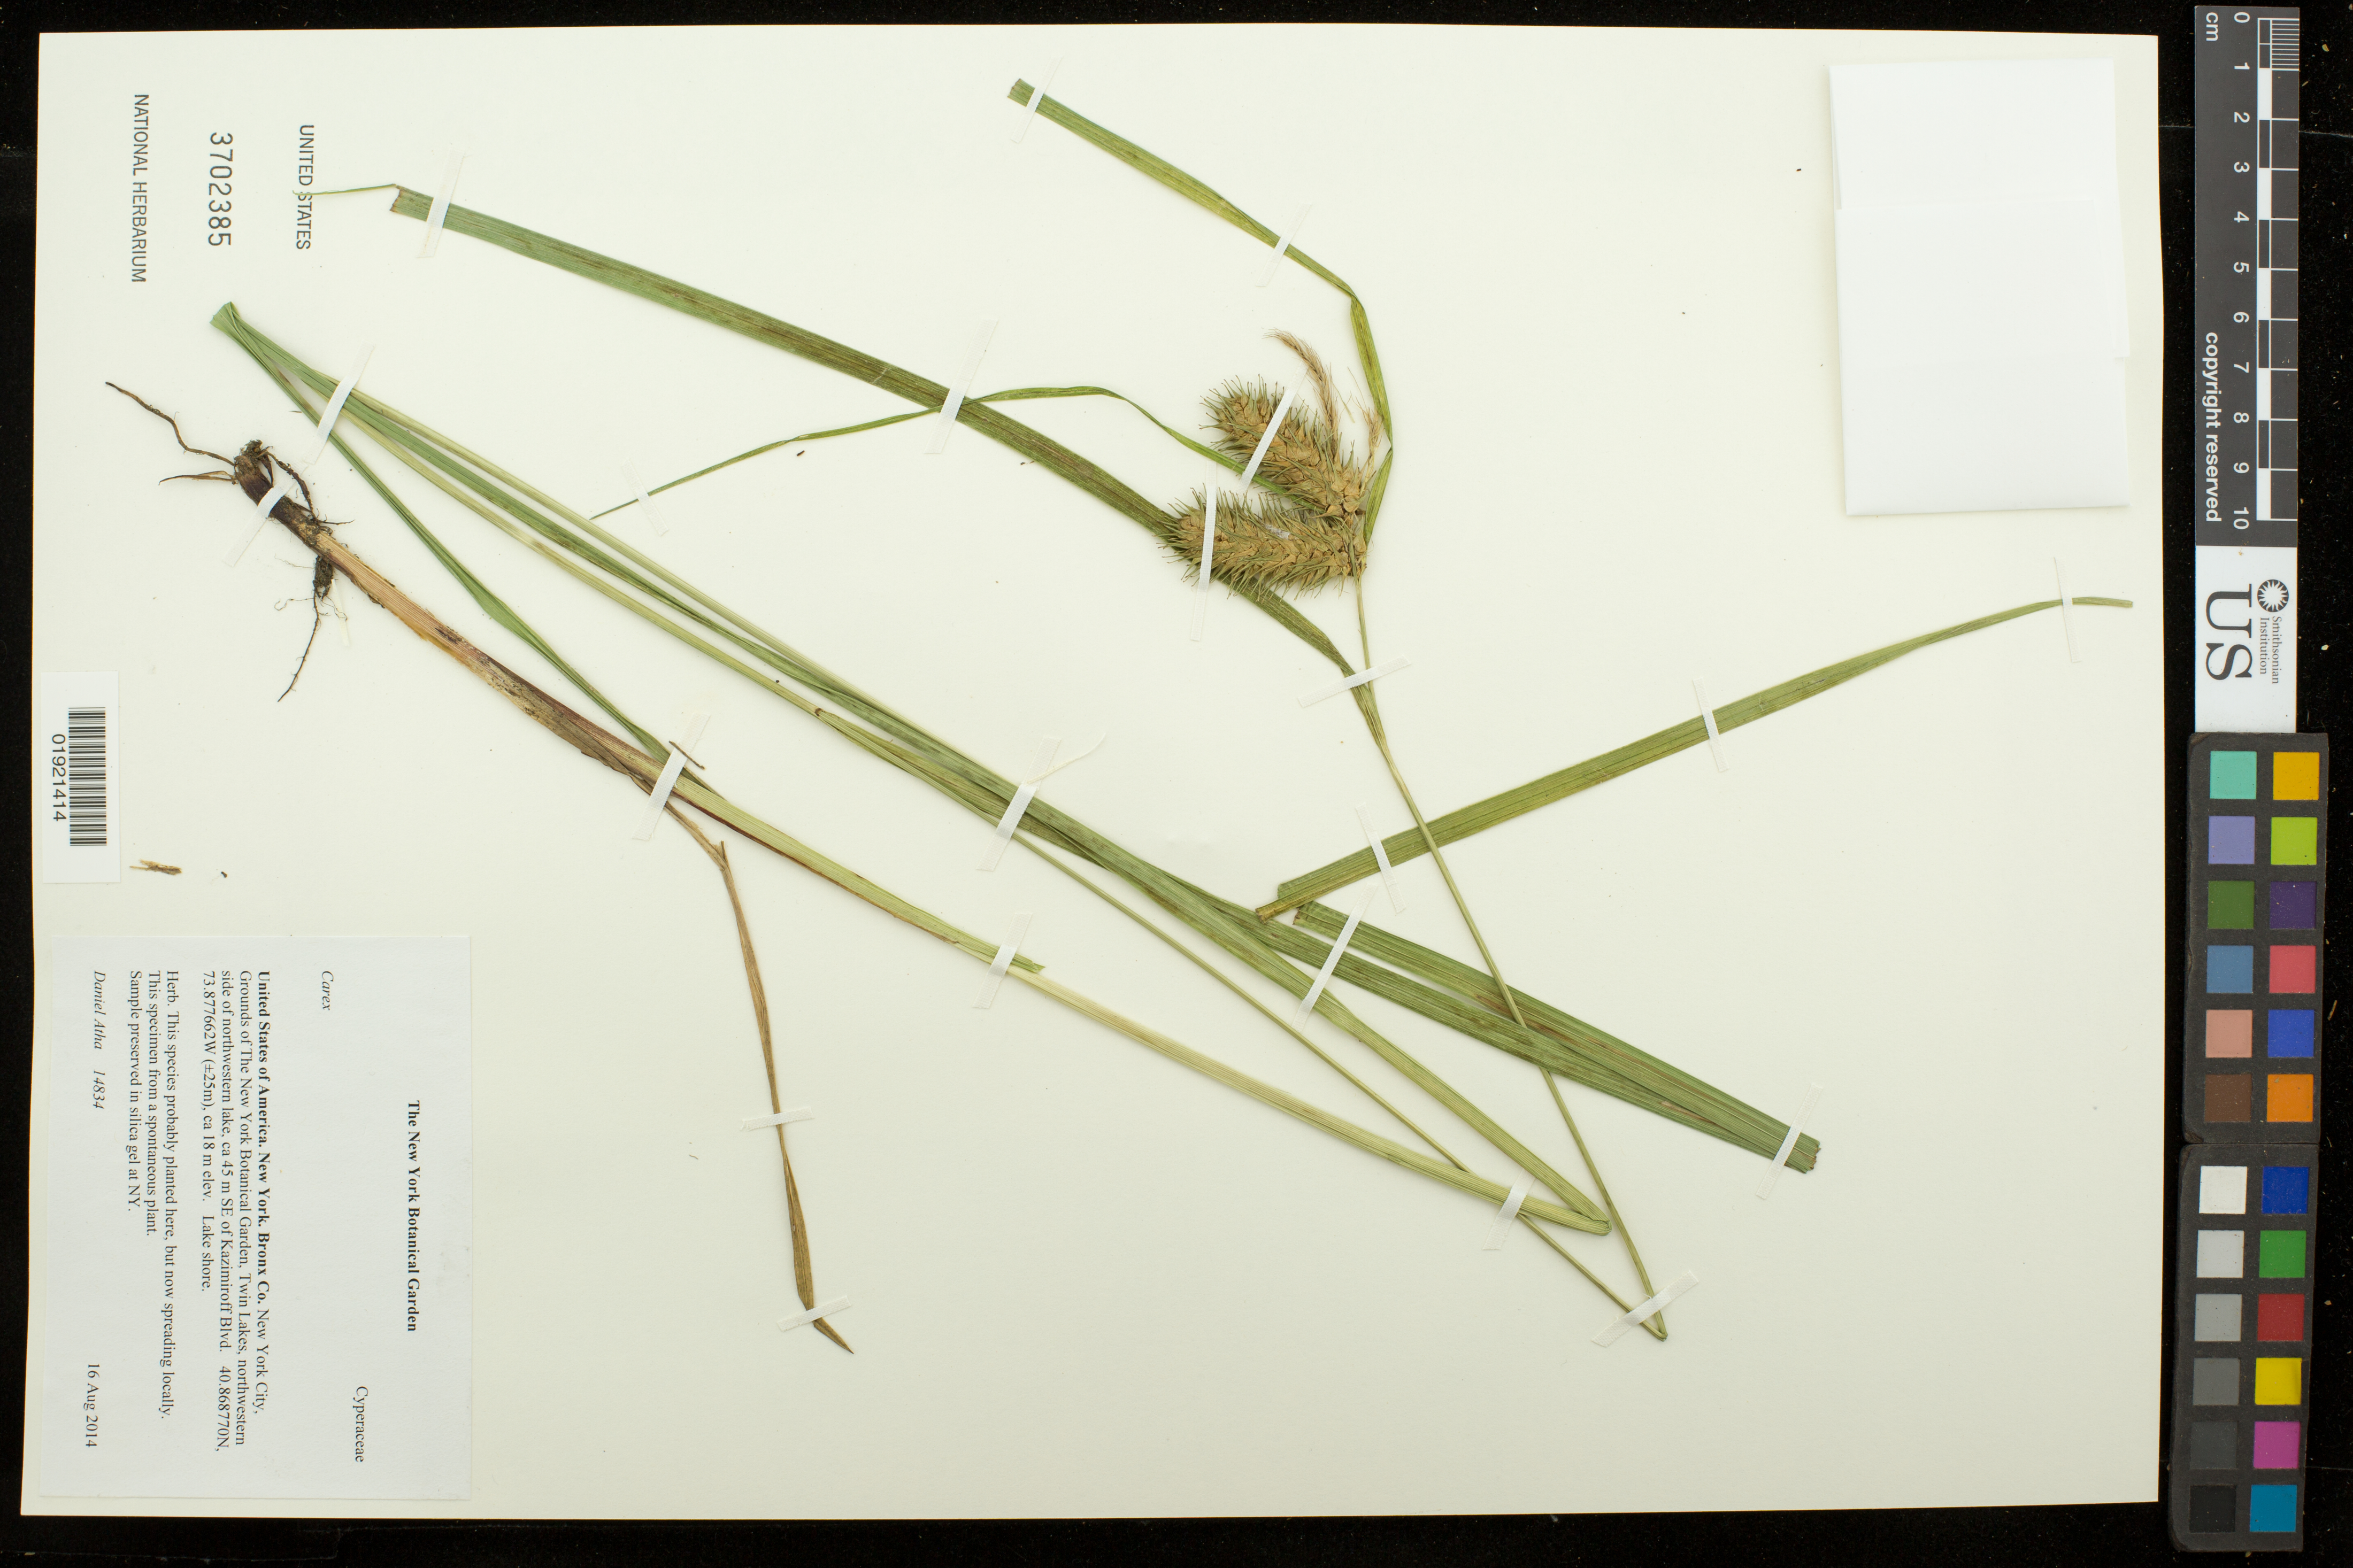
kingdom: Plantae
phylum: Tracheophyta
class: Liliopsida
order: Poales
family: Cyperaceae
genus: Carex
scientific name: Carex lurida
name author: Wahlenb.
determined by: Naczi, R. F. C.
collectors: D. Atha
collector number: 14834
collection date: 2014-08-16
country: United States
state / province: New York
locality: Bronx Co. New York City, Grounds of the New York Botanical Garden, Twin Lakes, northwestern side of northwestern lake, ca 45 m SE of Kazimiroff Blvd.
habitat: Lake shore. This species probably planted here, but now spreading locally.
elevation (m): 18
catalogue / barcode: US 3702385